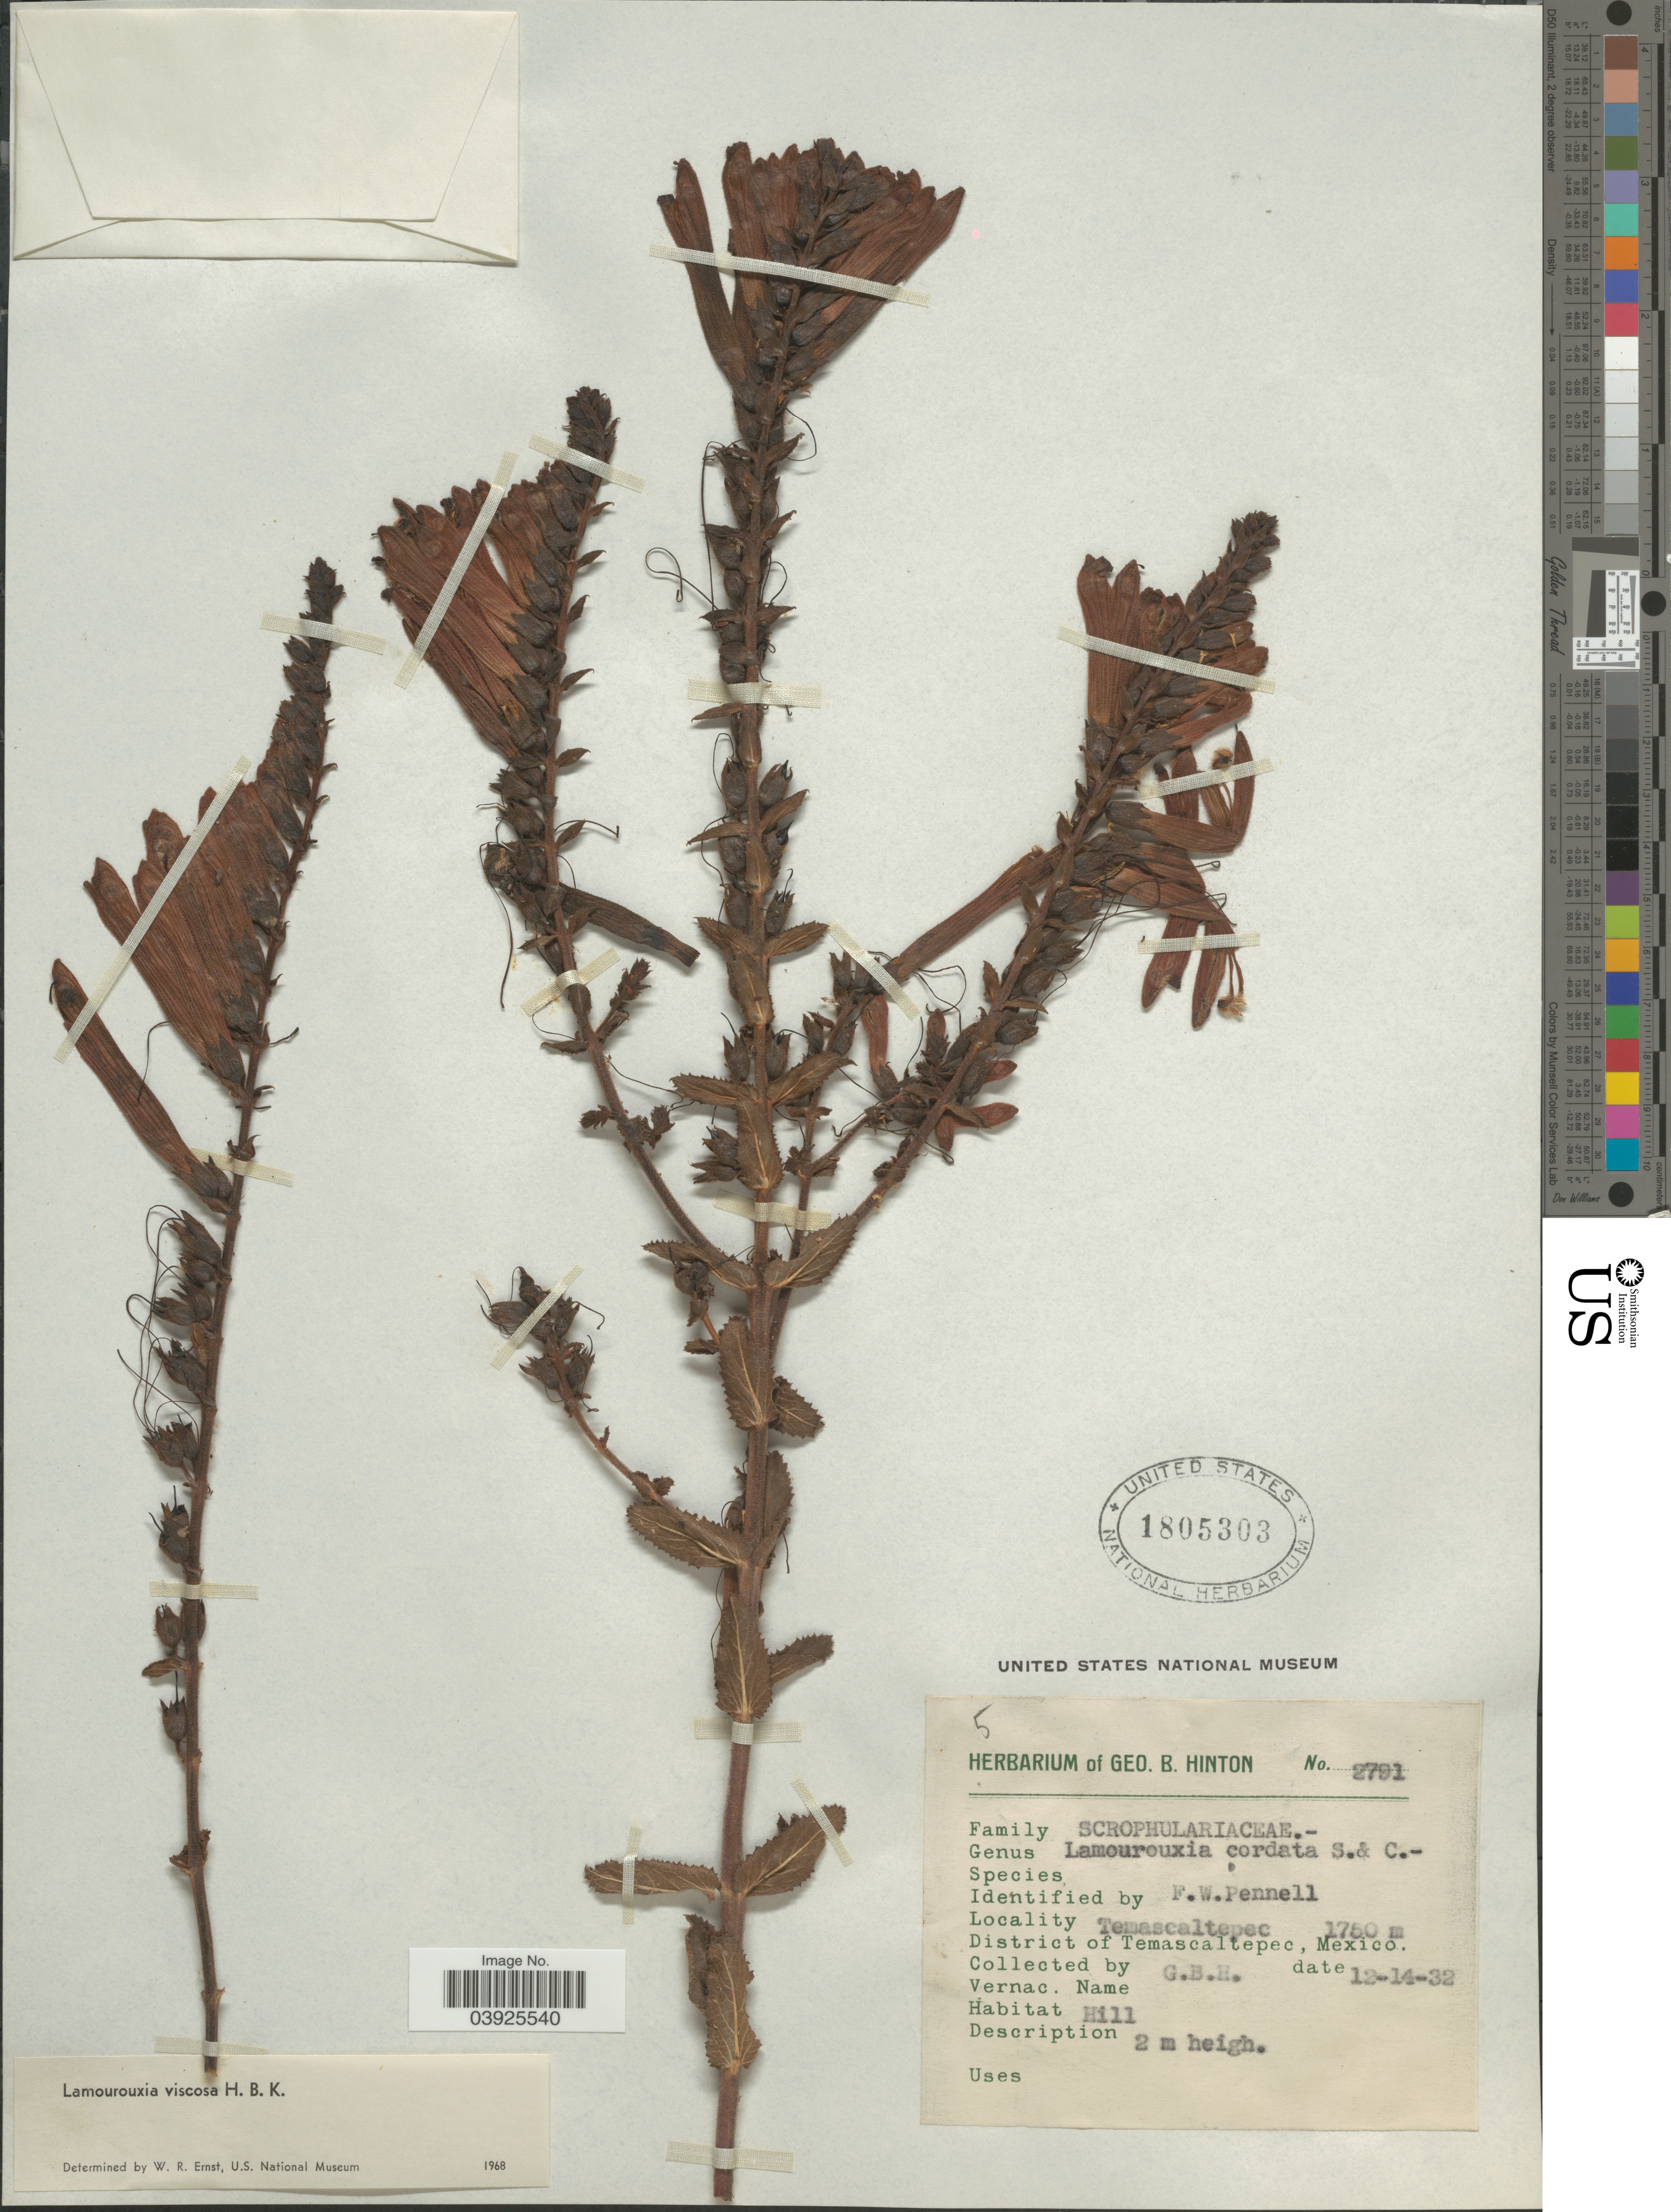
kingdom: Plantae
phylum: Tracheophyta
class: Magnoliopsida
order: Lamiales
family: Orobanchaceae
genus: Lamourouxia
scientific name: Lamourouxia viscosa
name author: Kunth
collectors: G. B. Hinton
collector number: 2791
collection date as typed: Transcribed d/m/y: 14/12/32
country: Mexico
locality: Temascaltepec. District of Temascaltepec.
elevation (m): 1750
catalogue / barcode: US 1805303